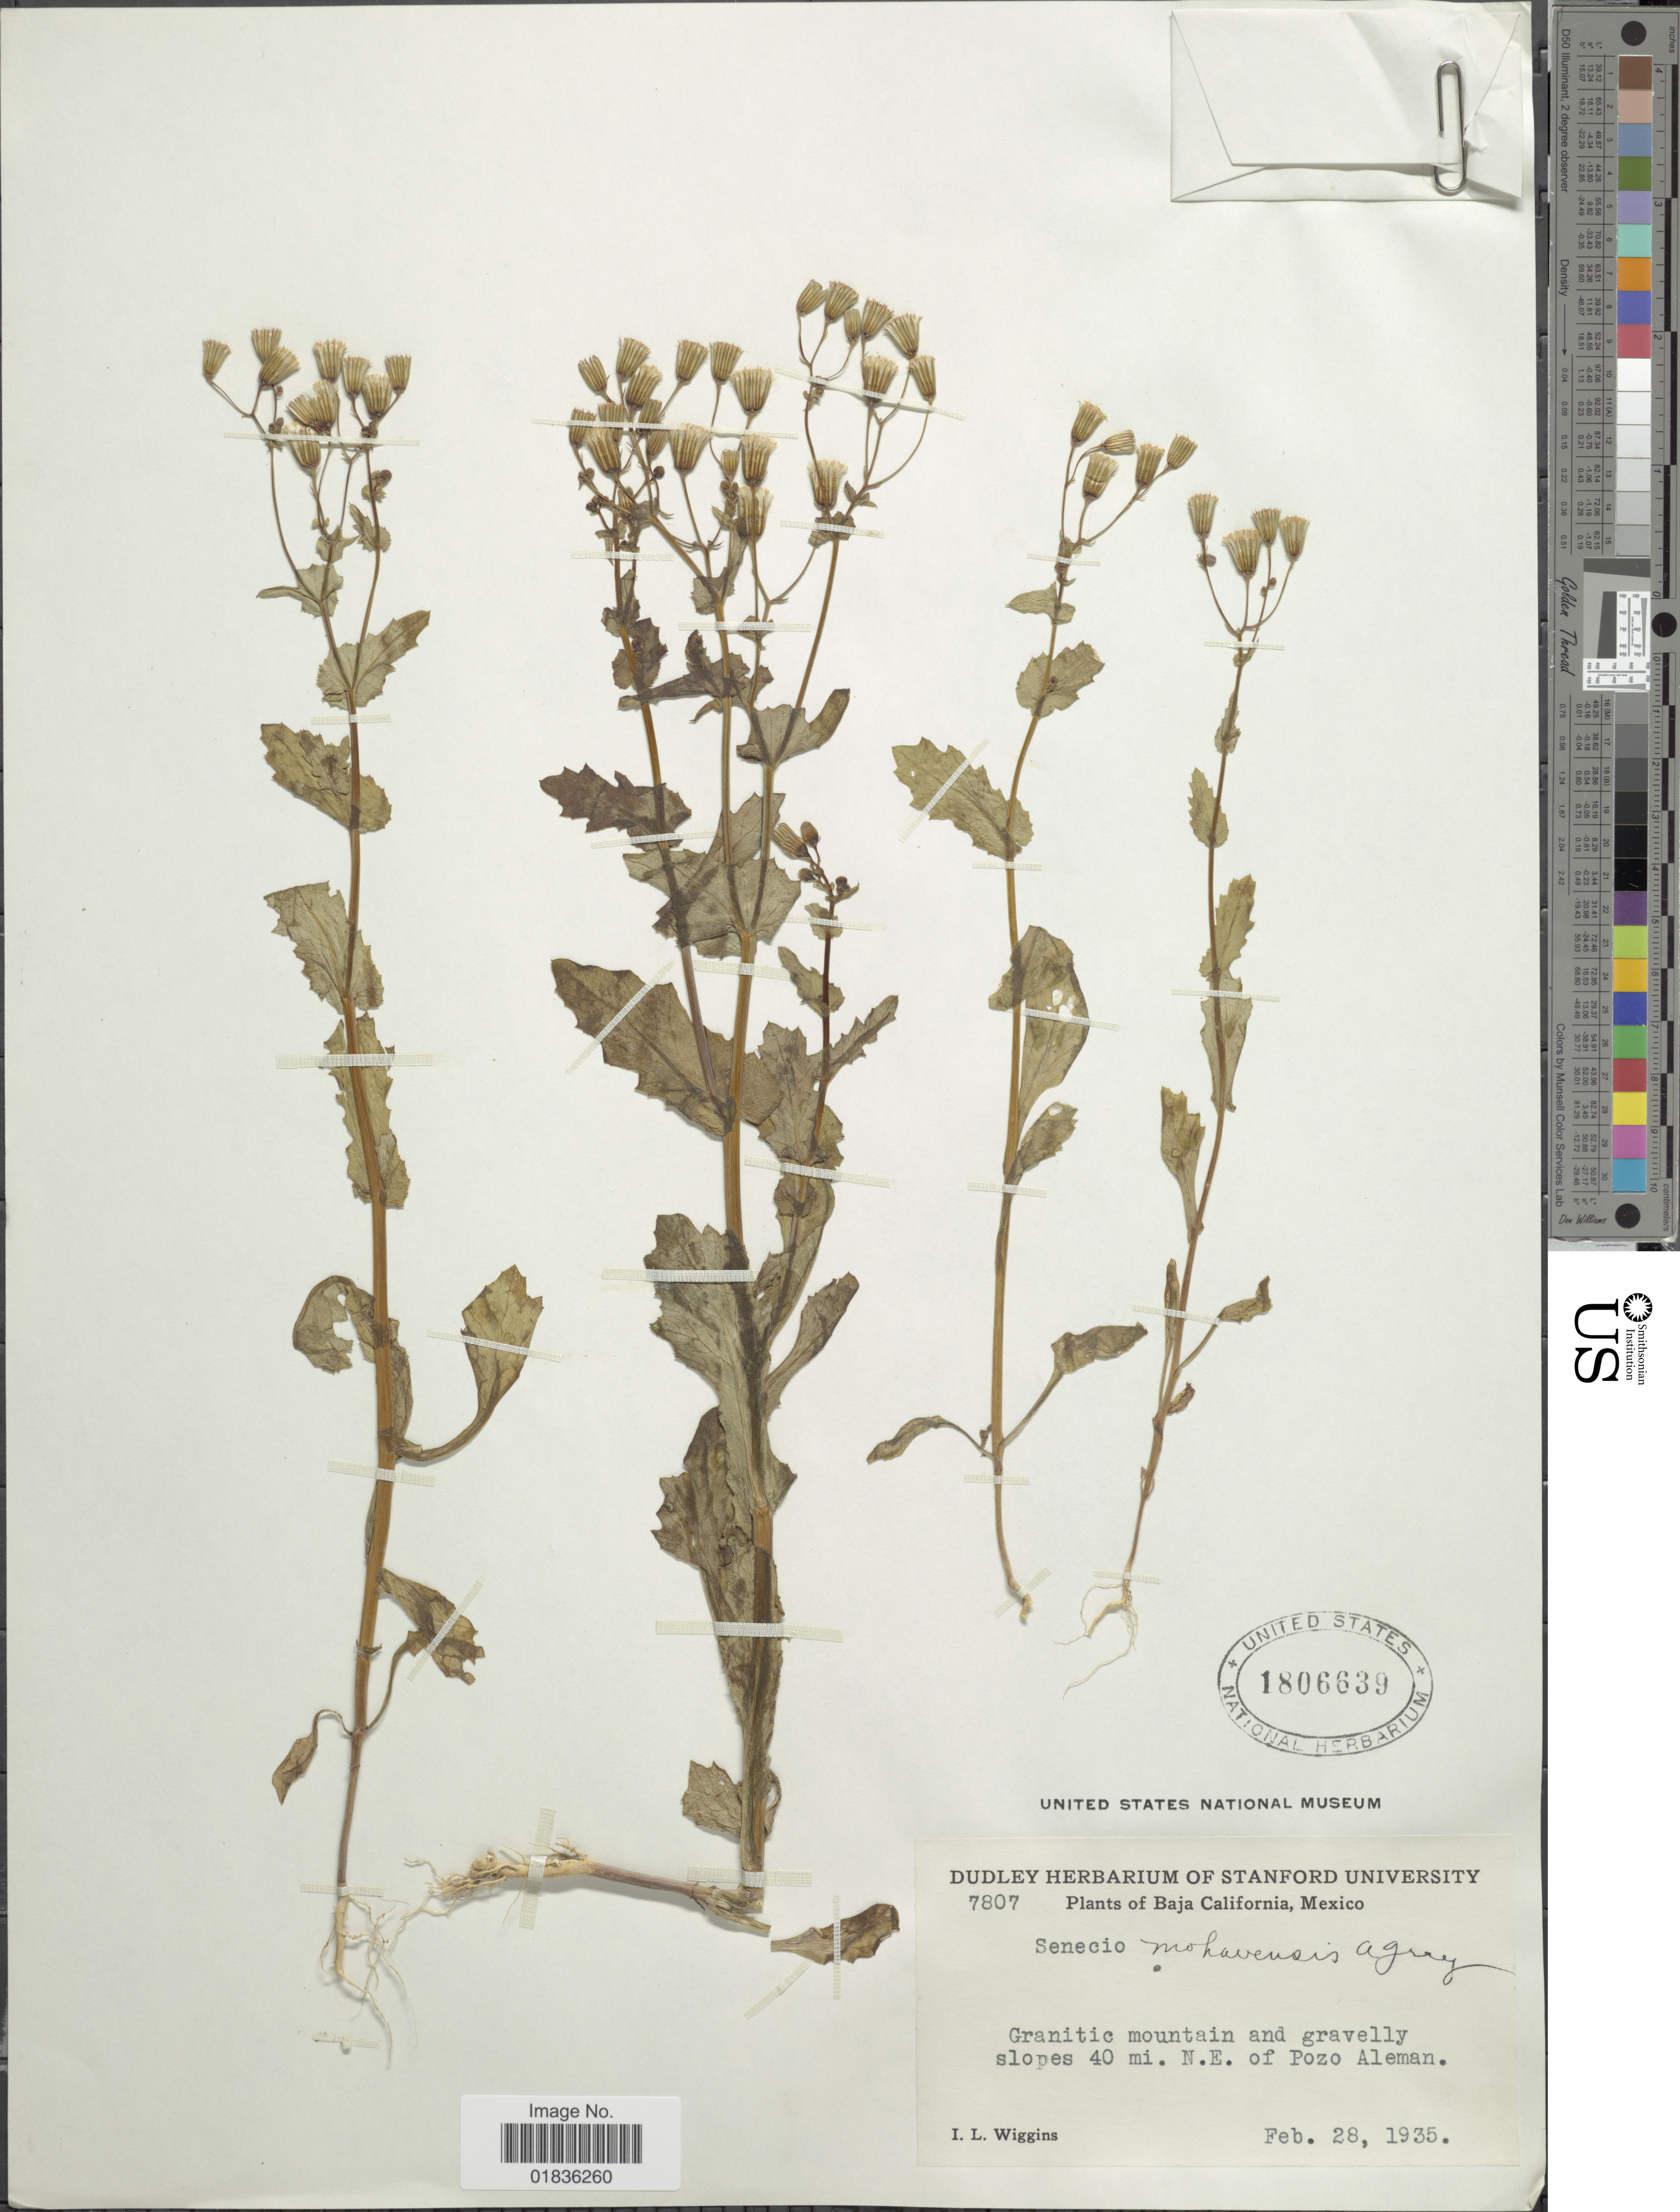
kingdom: Plantae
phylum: Tracheophyta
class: Magnoliopsida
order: Asterales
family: Asteraceae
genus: Senecio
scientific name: Senecio mohavensis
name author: A. Gray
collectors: I. L. Wiggins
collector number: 7807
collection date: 1935-02-28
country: Mexico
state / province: Baja California Norte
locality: Slopes 40 mi. N.E. of Pozo Aleman.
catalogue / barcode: US 1806639